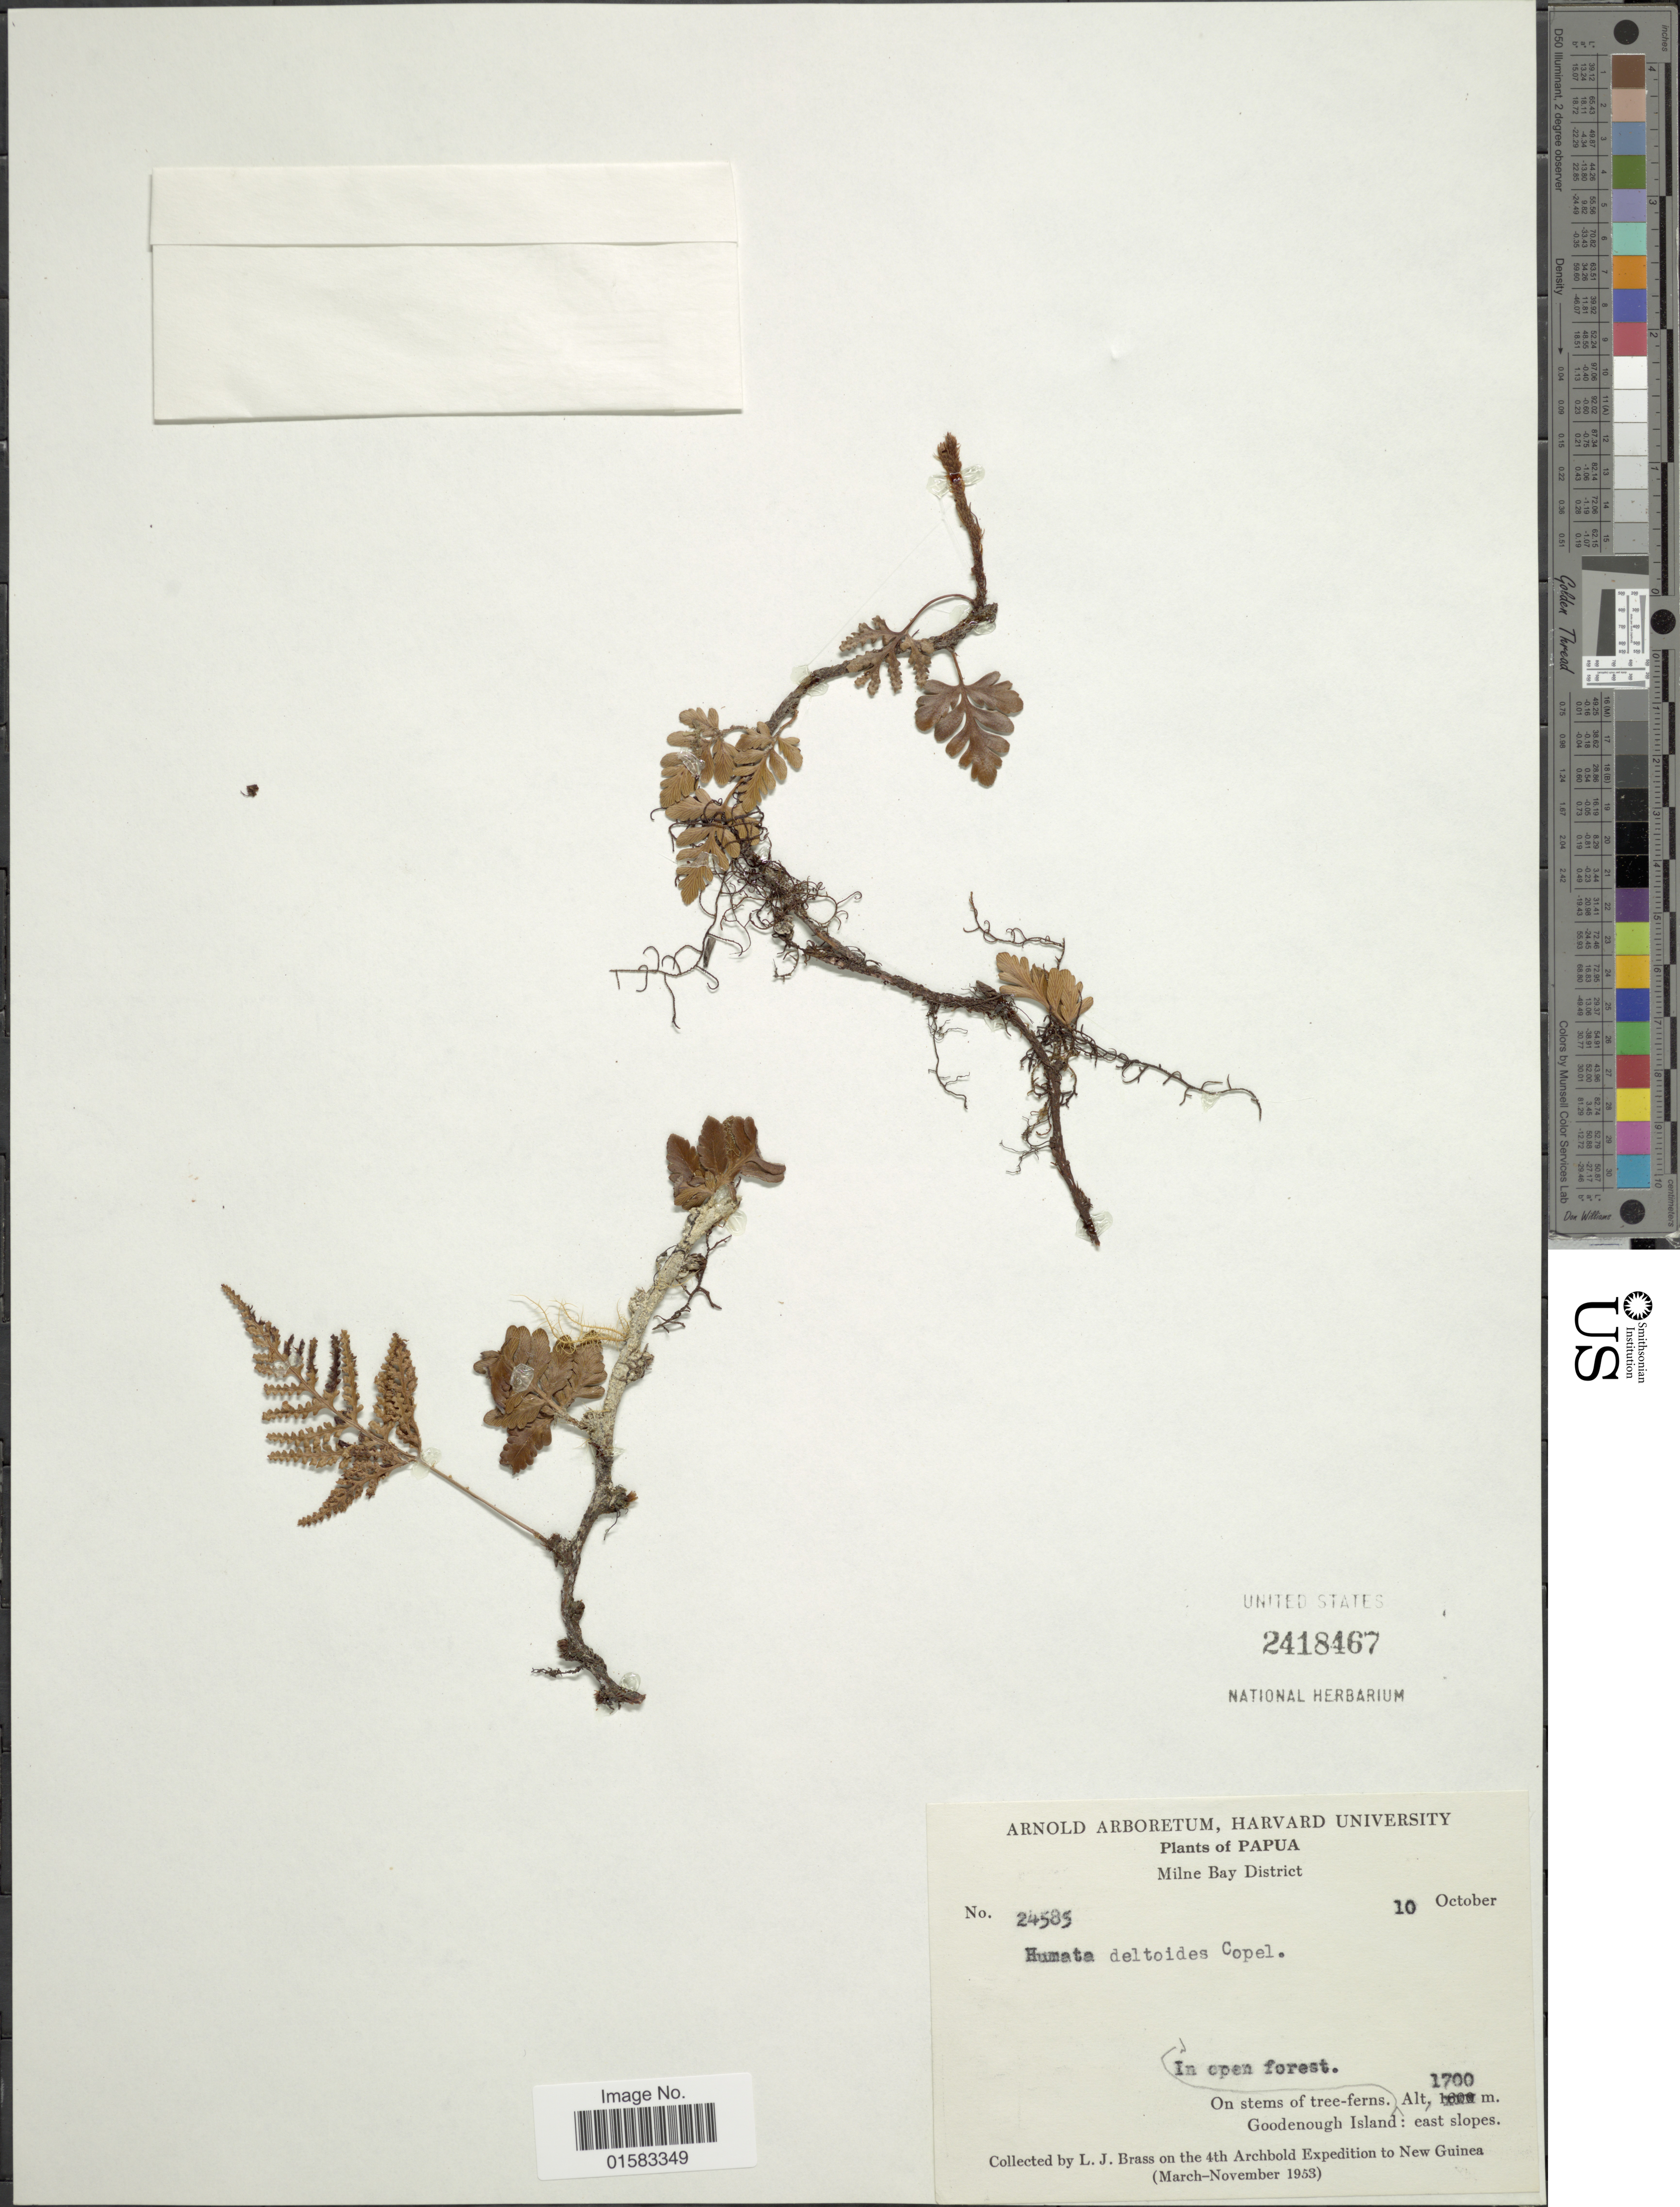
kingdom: Plantae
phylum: Tracheophyta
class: Polypodiopsida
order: Polypodiales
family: Davalliaceae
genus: Davallia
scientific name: Davallia repens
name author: (L. f.) Kuhn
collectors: L. J. Brass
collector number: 24585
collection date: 1953-10-10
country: Papua New Guinea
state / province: Milne Bay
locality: Goodenough Island, East slopes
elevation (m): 1700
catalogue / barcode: US 2418467